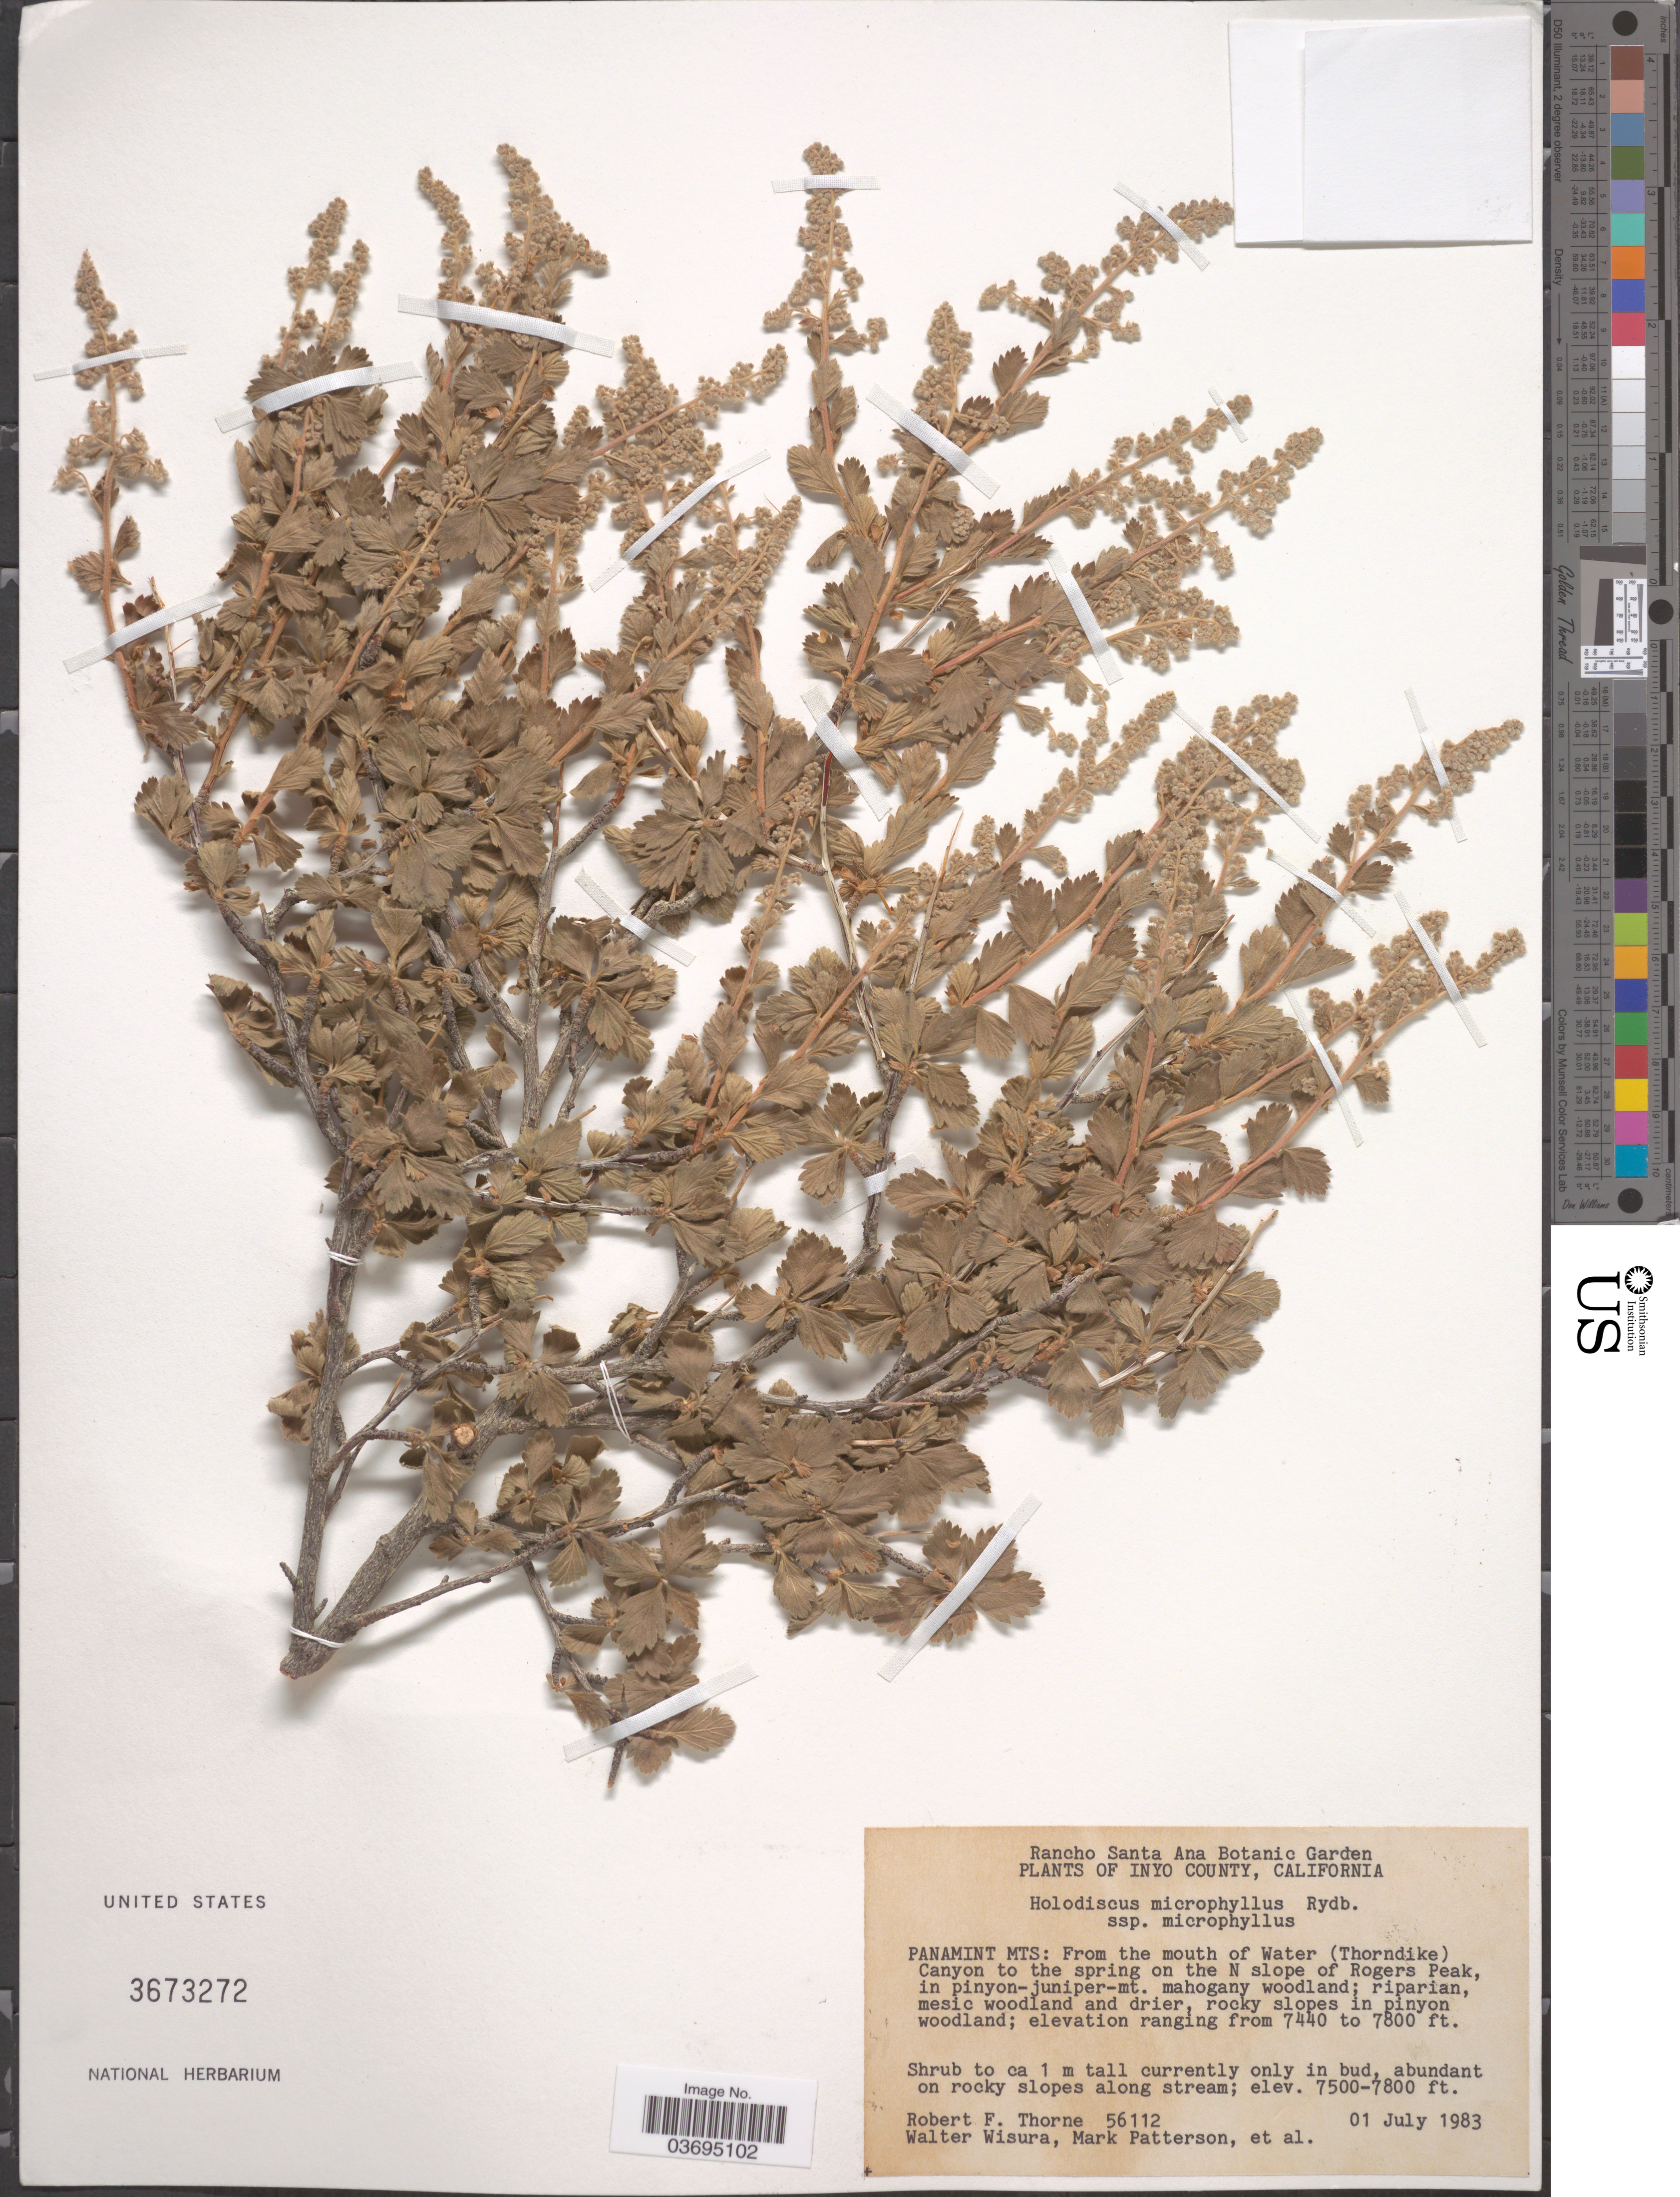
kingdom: Plantae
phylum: Tracheophyta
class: Magnoliopsida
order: Rosales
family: Rosaceae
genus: Holodiscus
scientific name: Holodiscus discolor var. microphyllus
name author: (Rydb.) Jeps.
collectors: R. F. Thorne, W. Wisura, M. Patterson & et al.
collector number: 56112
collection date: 1983-07-01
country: United States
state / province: California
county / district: Inyo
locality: Inyo County. Panamint Mts: From the mouth of Water (Thorndike) Canyon to the spring on the N slope of Rogers Peak.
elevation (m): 2268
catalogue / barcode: US 3673272